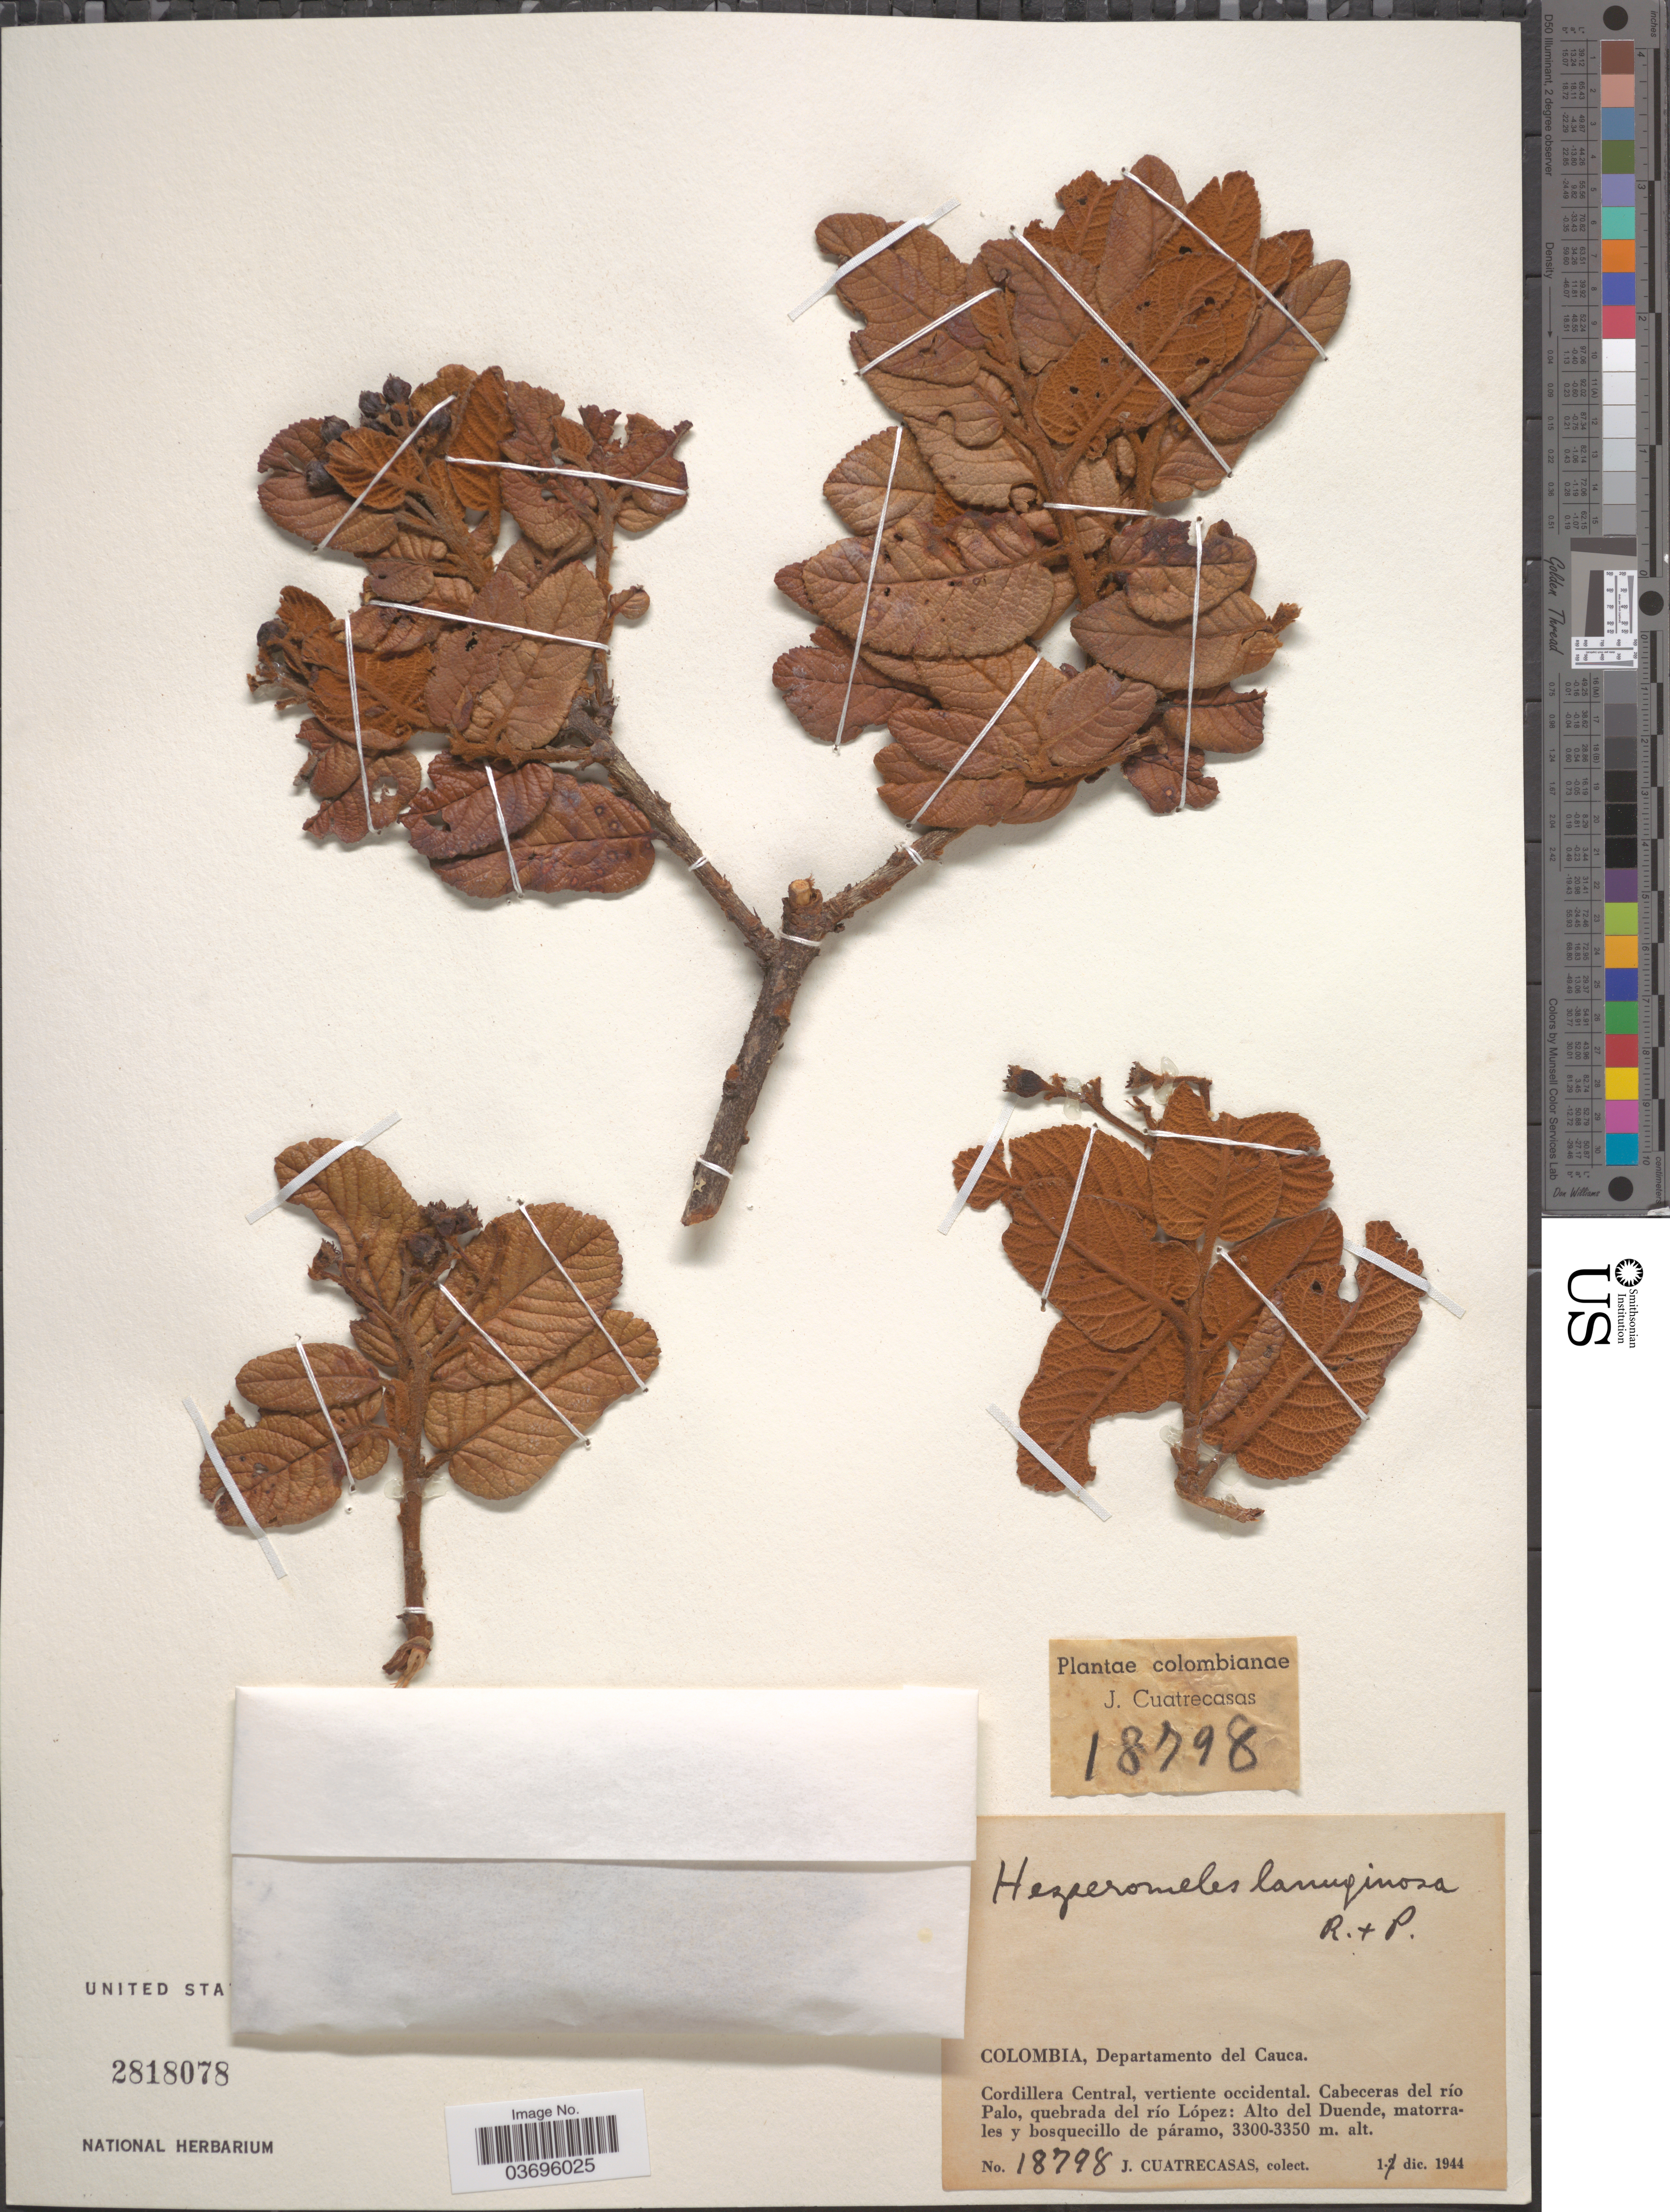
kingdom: Plantae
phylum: Tracheophyta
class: Magnoliopsida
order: Rosales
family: Rosaceae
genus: Hesperomeles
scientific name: Hesperomeles ferruginea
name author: (Juss. ex Pers.) Benth.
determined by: Romoleroux, K.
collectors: J. Cuatrecasas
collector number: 18798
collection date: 1944-12-01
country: Colombia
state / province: Cauca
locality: Departamento del Cauca. Cordillera Central; vertiente occidental. Cabeceras del río Palo, quebrada del río López: Alto del Duende.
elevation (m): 3300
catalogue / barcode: US 2818078